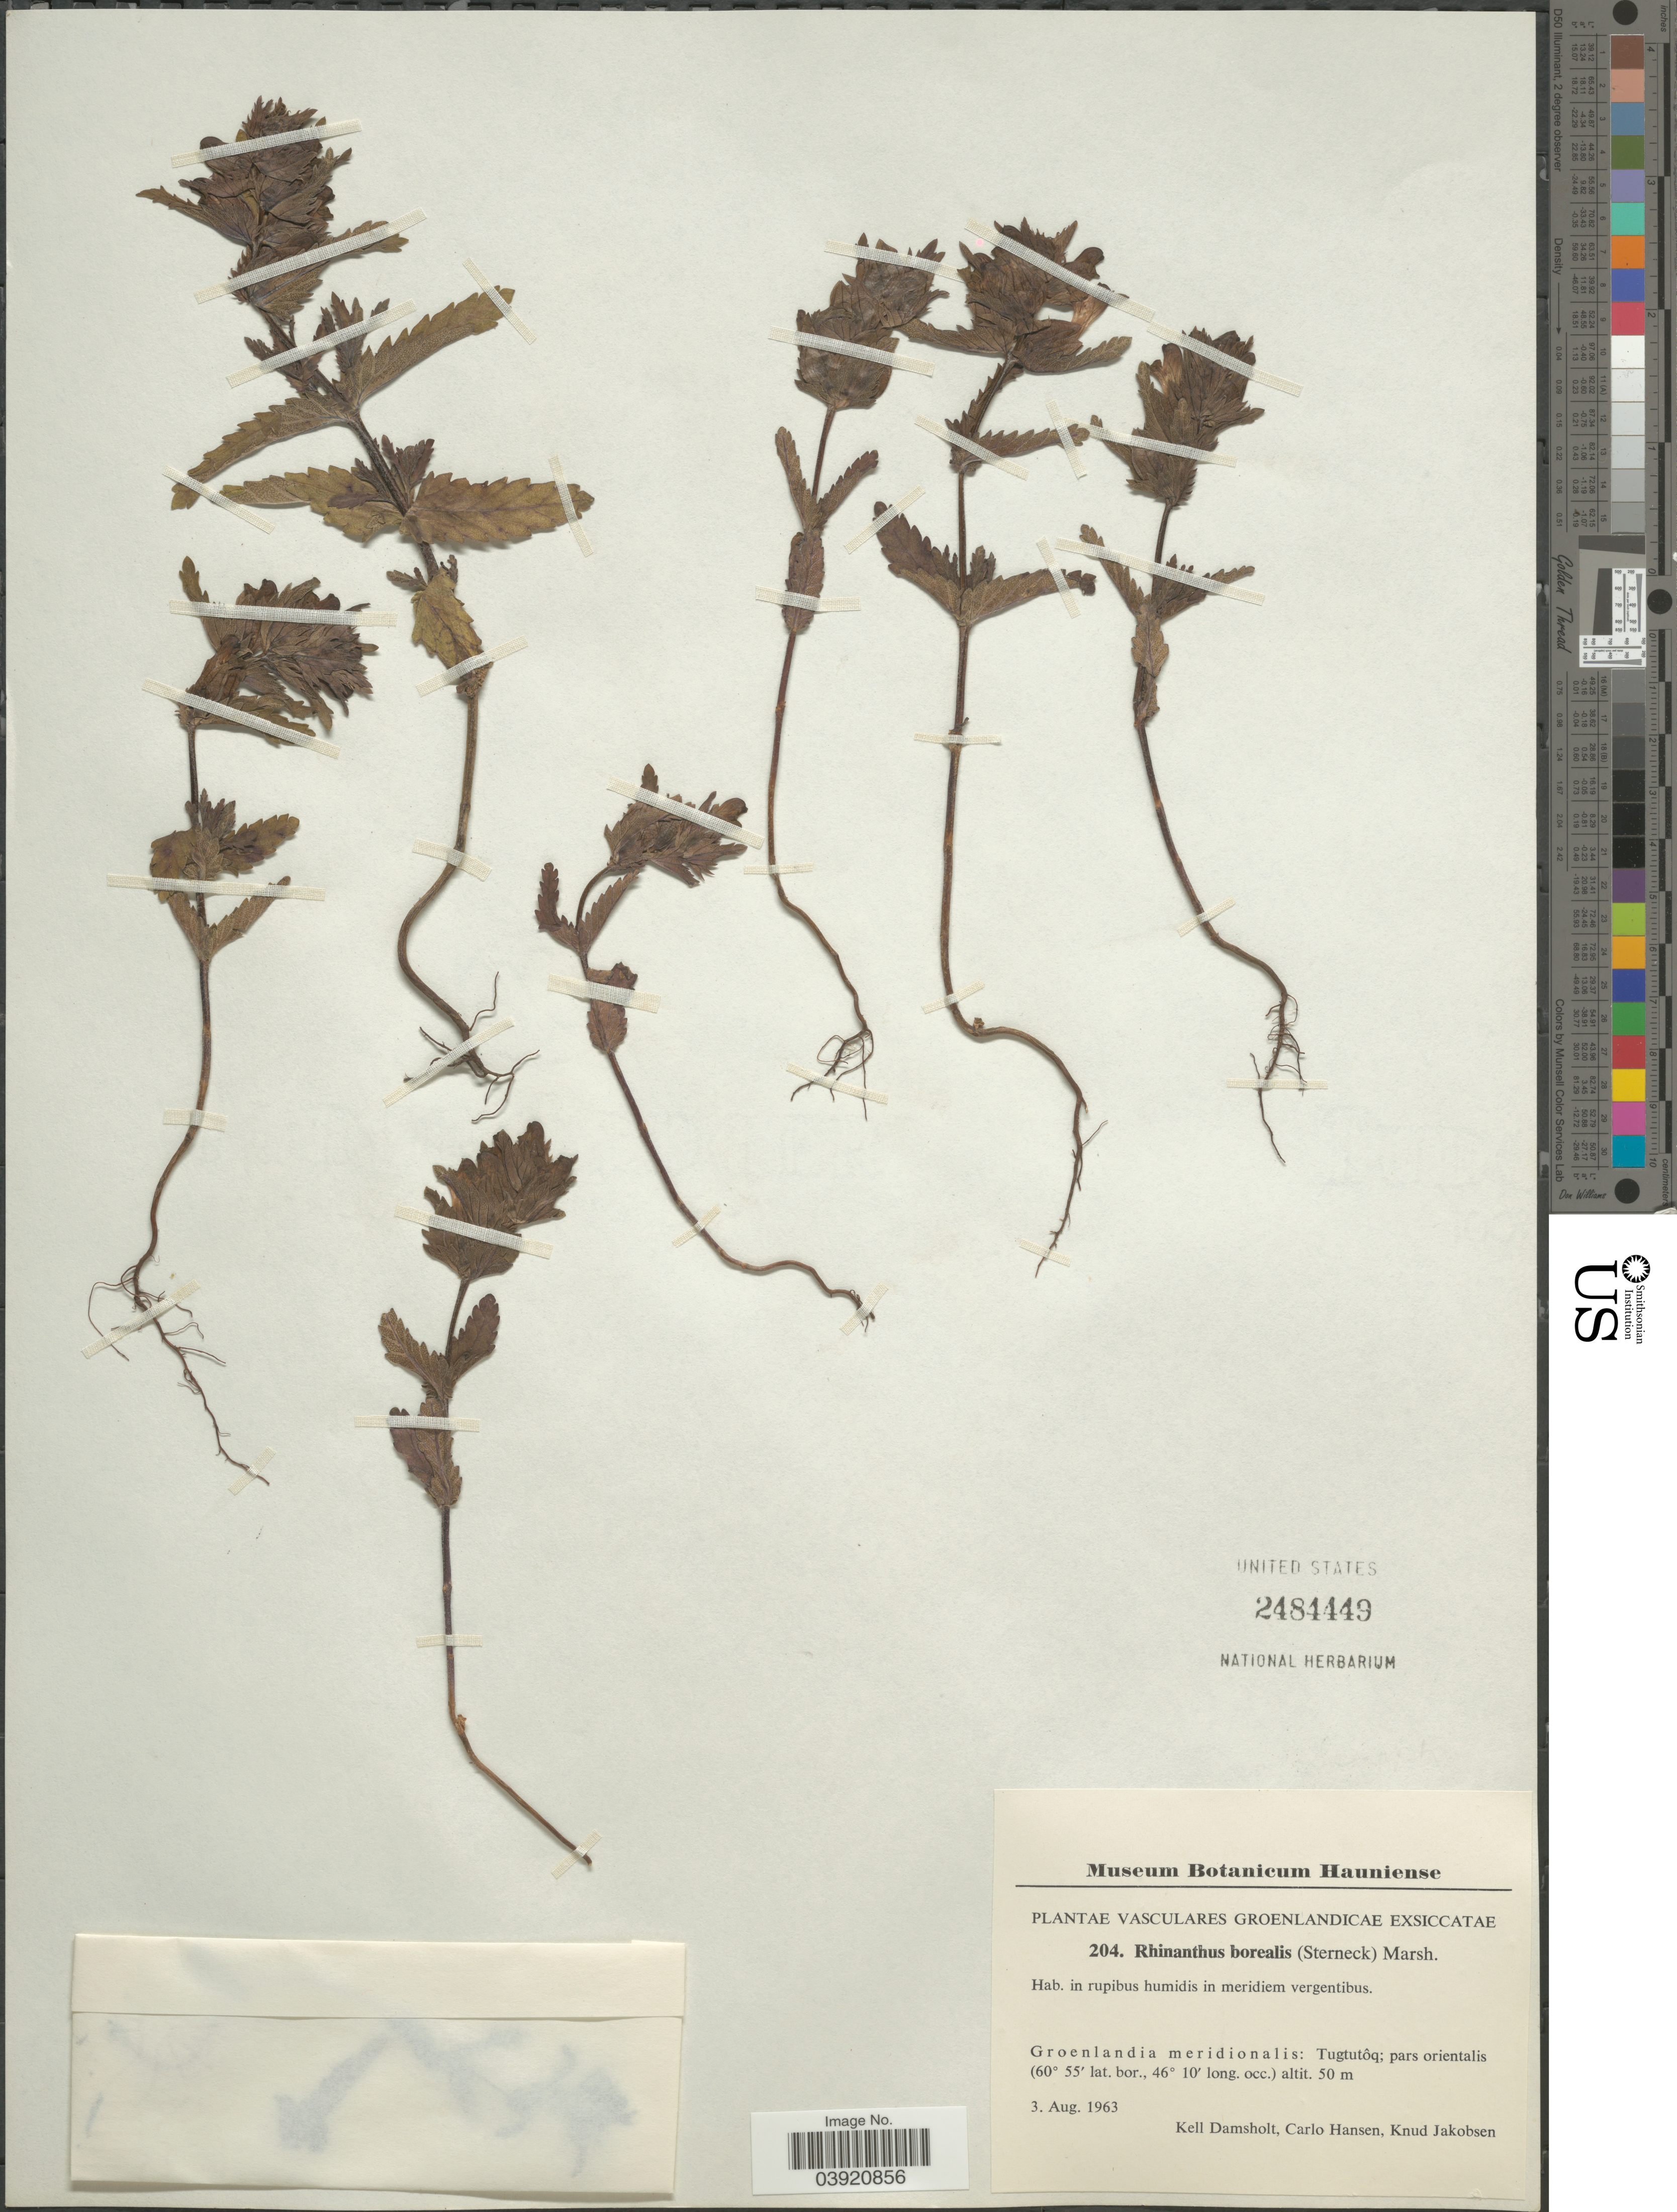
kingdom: Plantae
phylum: Tracheophyta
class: Magnoliopsida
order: Lamiales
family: Orobanchaceae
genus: Rhinanthus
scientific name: Rhinanthus borealis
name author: (Sterneck) Chabert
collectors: K. Damsholt, C. Hansen & K. Jakobsen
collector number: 204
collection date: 1963-08-03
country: Greenland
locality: Vasculares Groenlandicae. Groenlandia Meridionalis: Tugtutôq; pars orientalis.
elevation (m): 50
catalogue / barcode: US 2484449